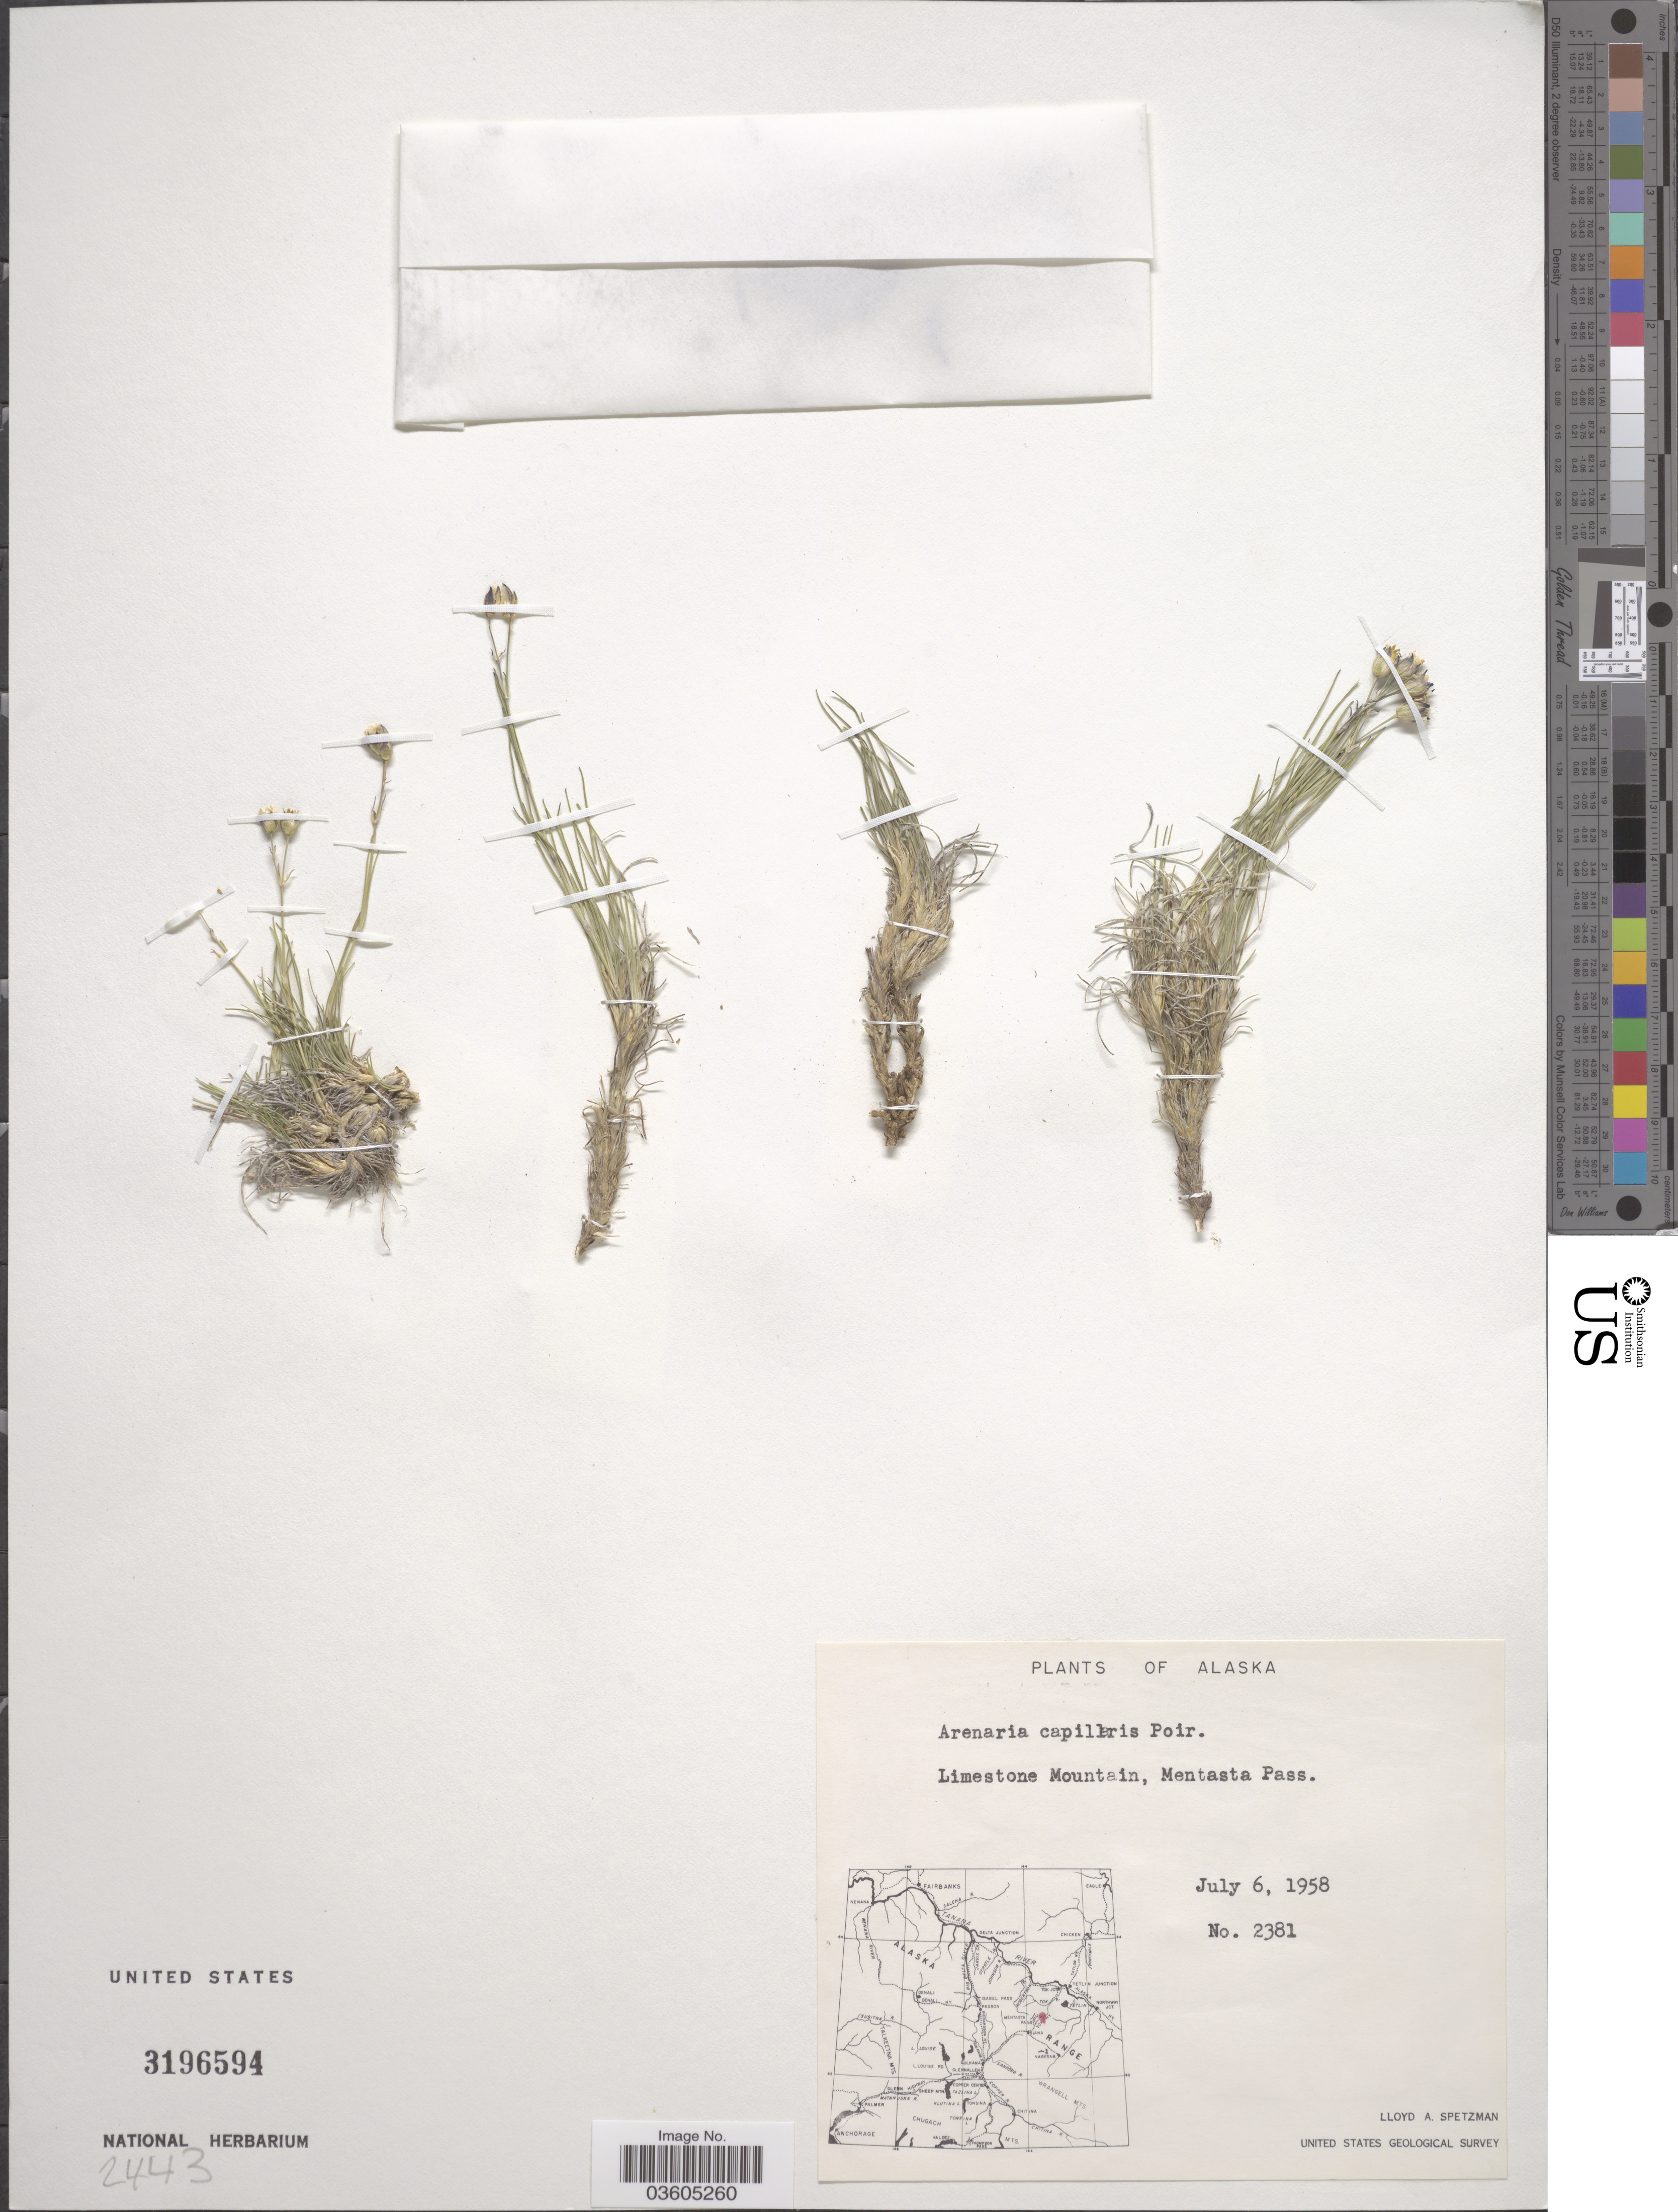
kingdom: Plantae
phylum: Tracheophyta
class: Magnoliopsida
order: Caryophyllales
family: Caryophyllaceae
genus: Eremogone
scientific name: Eremogone capillaris var. capillaris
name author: (Poir.) Fenzl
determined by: Strong, Mark T., (BOT), Smithsonian Institution - National Museum of Natural History (UNITED STATES)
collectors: L. Spetzman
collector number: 2381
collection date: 1958-07-06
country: United States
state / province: Alaska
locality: Limestone Mountain, Mentasta Pass.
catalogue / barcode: US 3196594